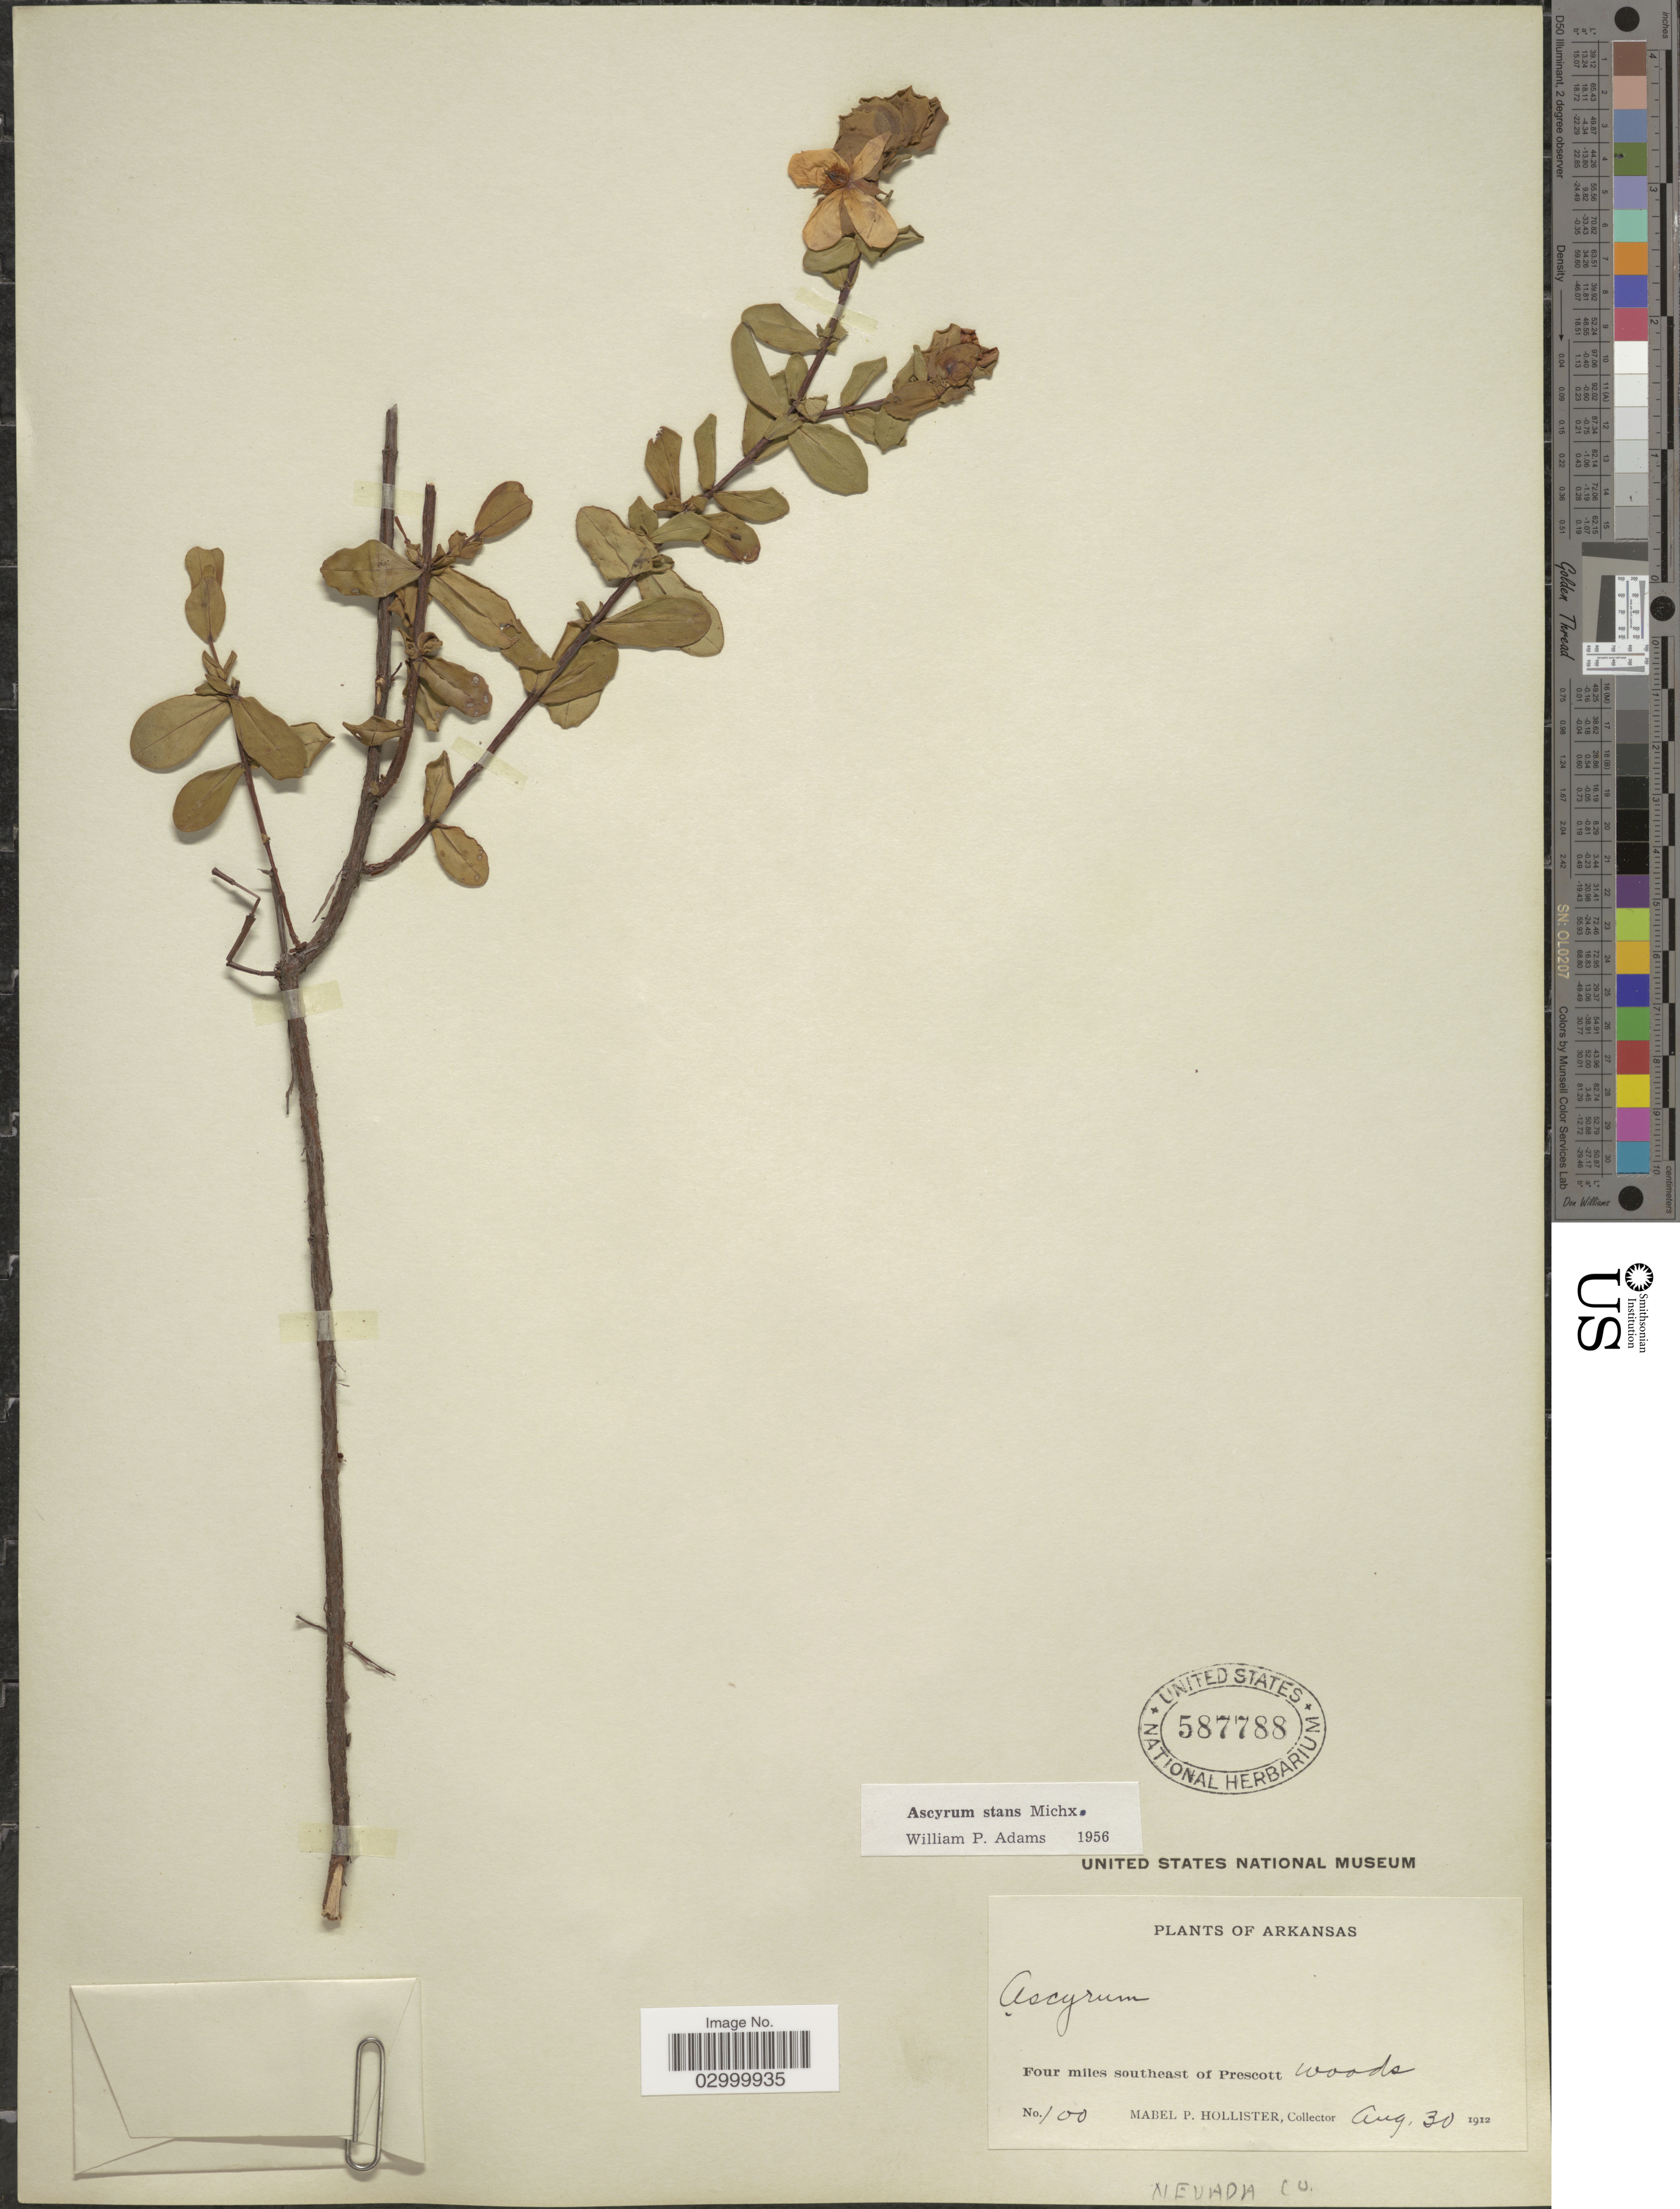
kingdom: Plantae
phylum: Tracheophyta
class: Magnoliopsida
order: Malpighiales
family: Hypericaceae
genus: Hypericum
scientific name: Hypericum crux-andreae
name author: (L.) Crantz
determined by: Strong, Mark T., (BOT), Smithsonian Institution - National Museum of Natural History (UNITED STATES)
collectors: M. Hollister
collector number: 100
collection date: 1912-08-30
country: United States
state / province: Arkansas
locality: Four miles southeast of Prescott. Nevada Co.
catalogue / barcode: US 587788